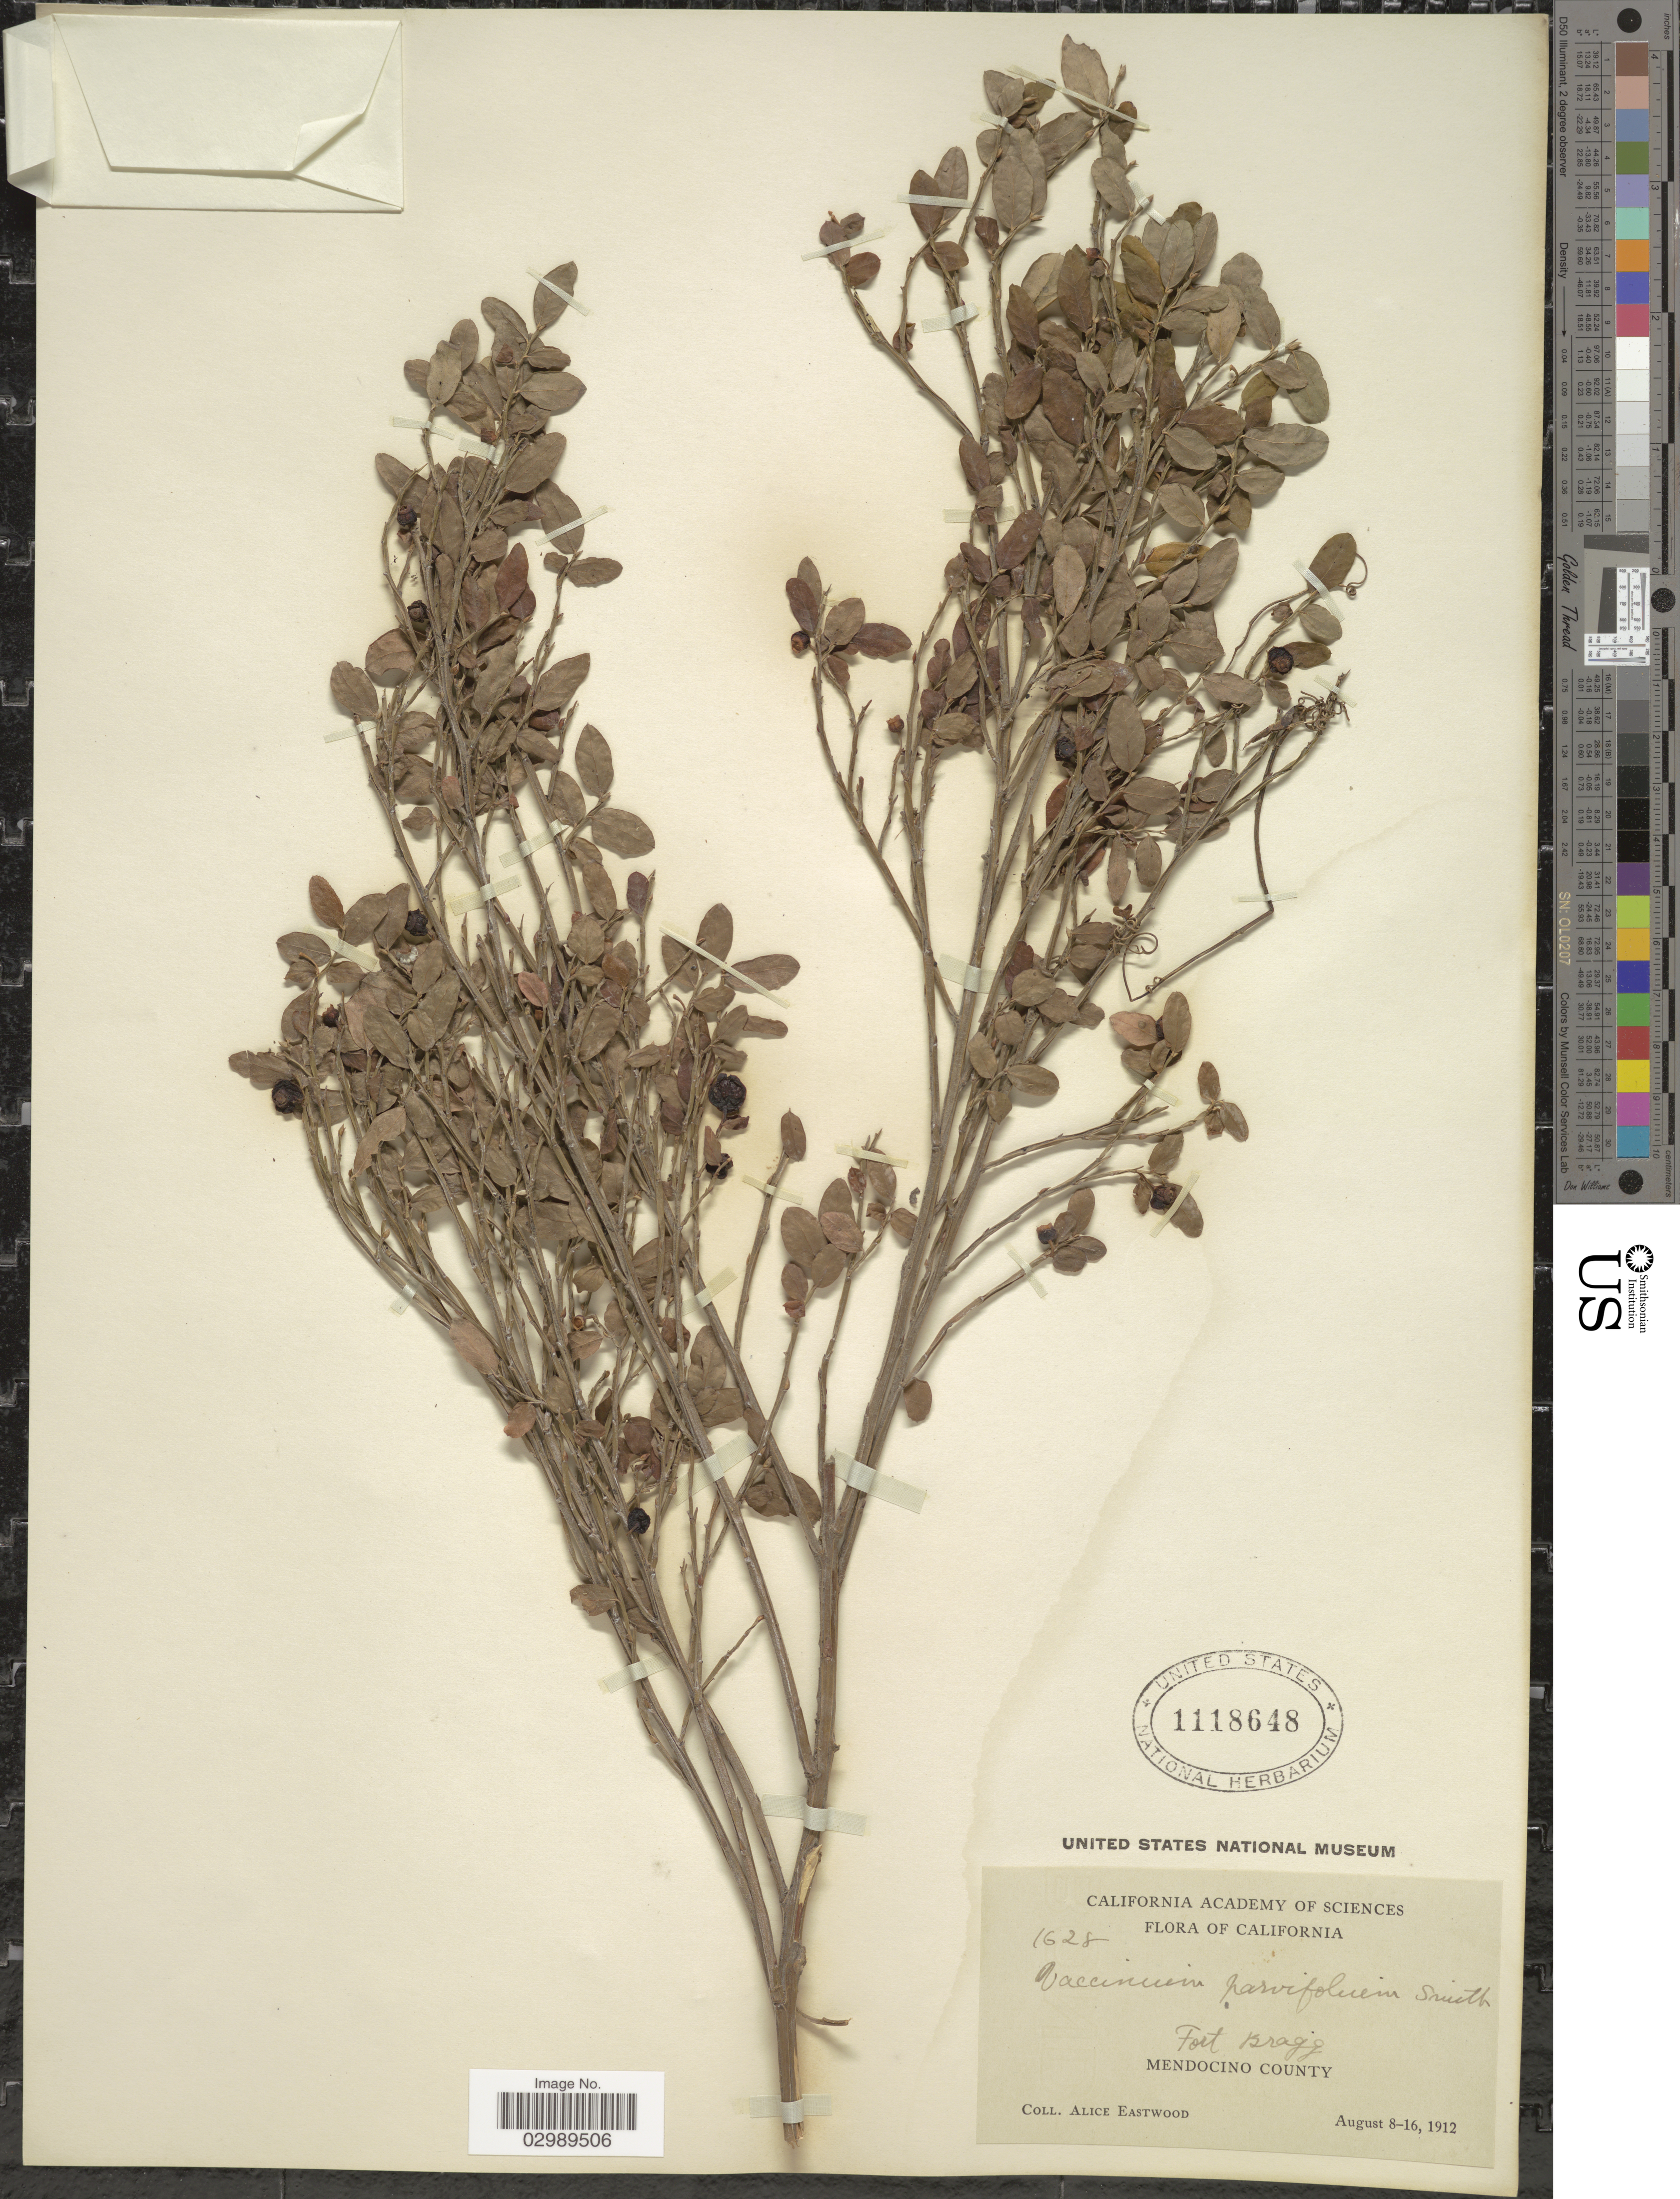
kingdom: Plantae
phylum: Tracheophyta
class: Magnoliopsida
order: Ericales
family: Ericaceae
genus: Vaccinium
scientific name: Vaccinium parvifolium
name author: Small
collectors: A. Eastwood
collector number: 1628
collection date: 1912-08-08/1912-08-16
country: United States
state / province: California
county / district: Mendocino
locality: Fort Bragg, Mendocino County.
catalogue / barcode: US 1118648